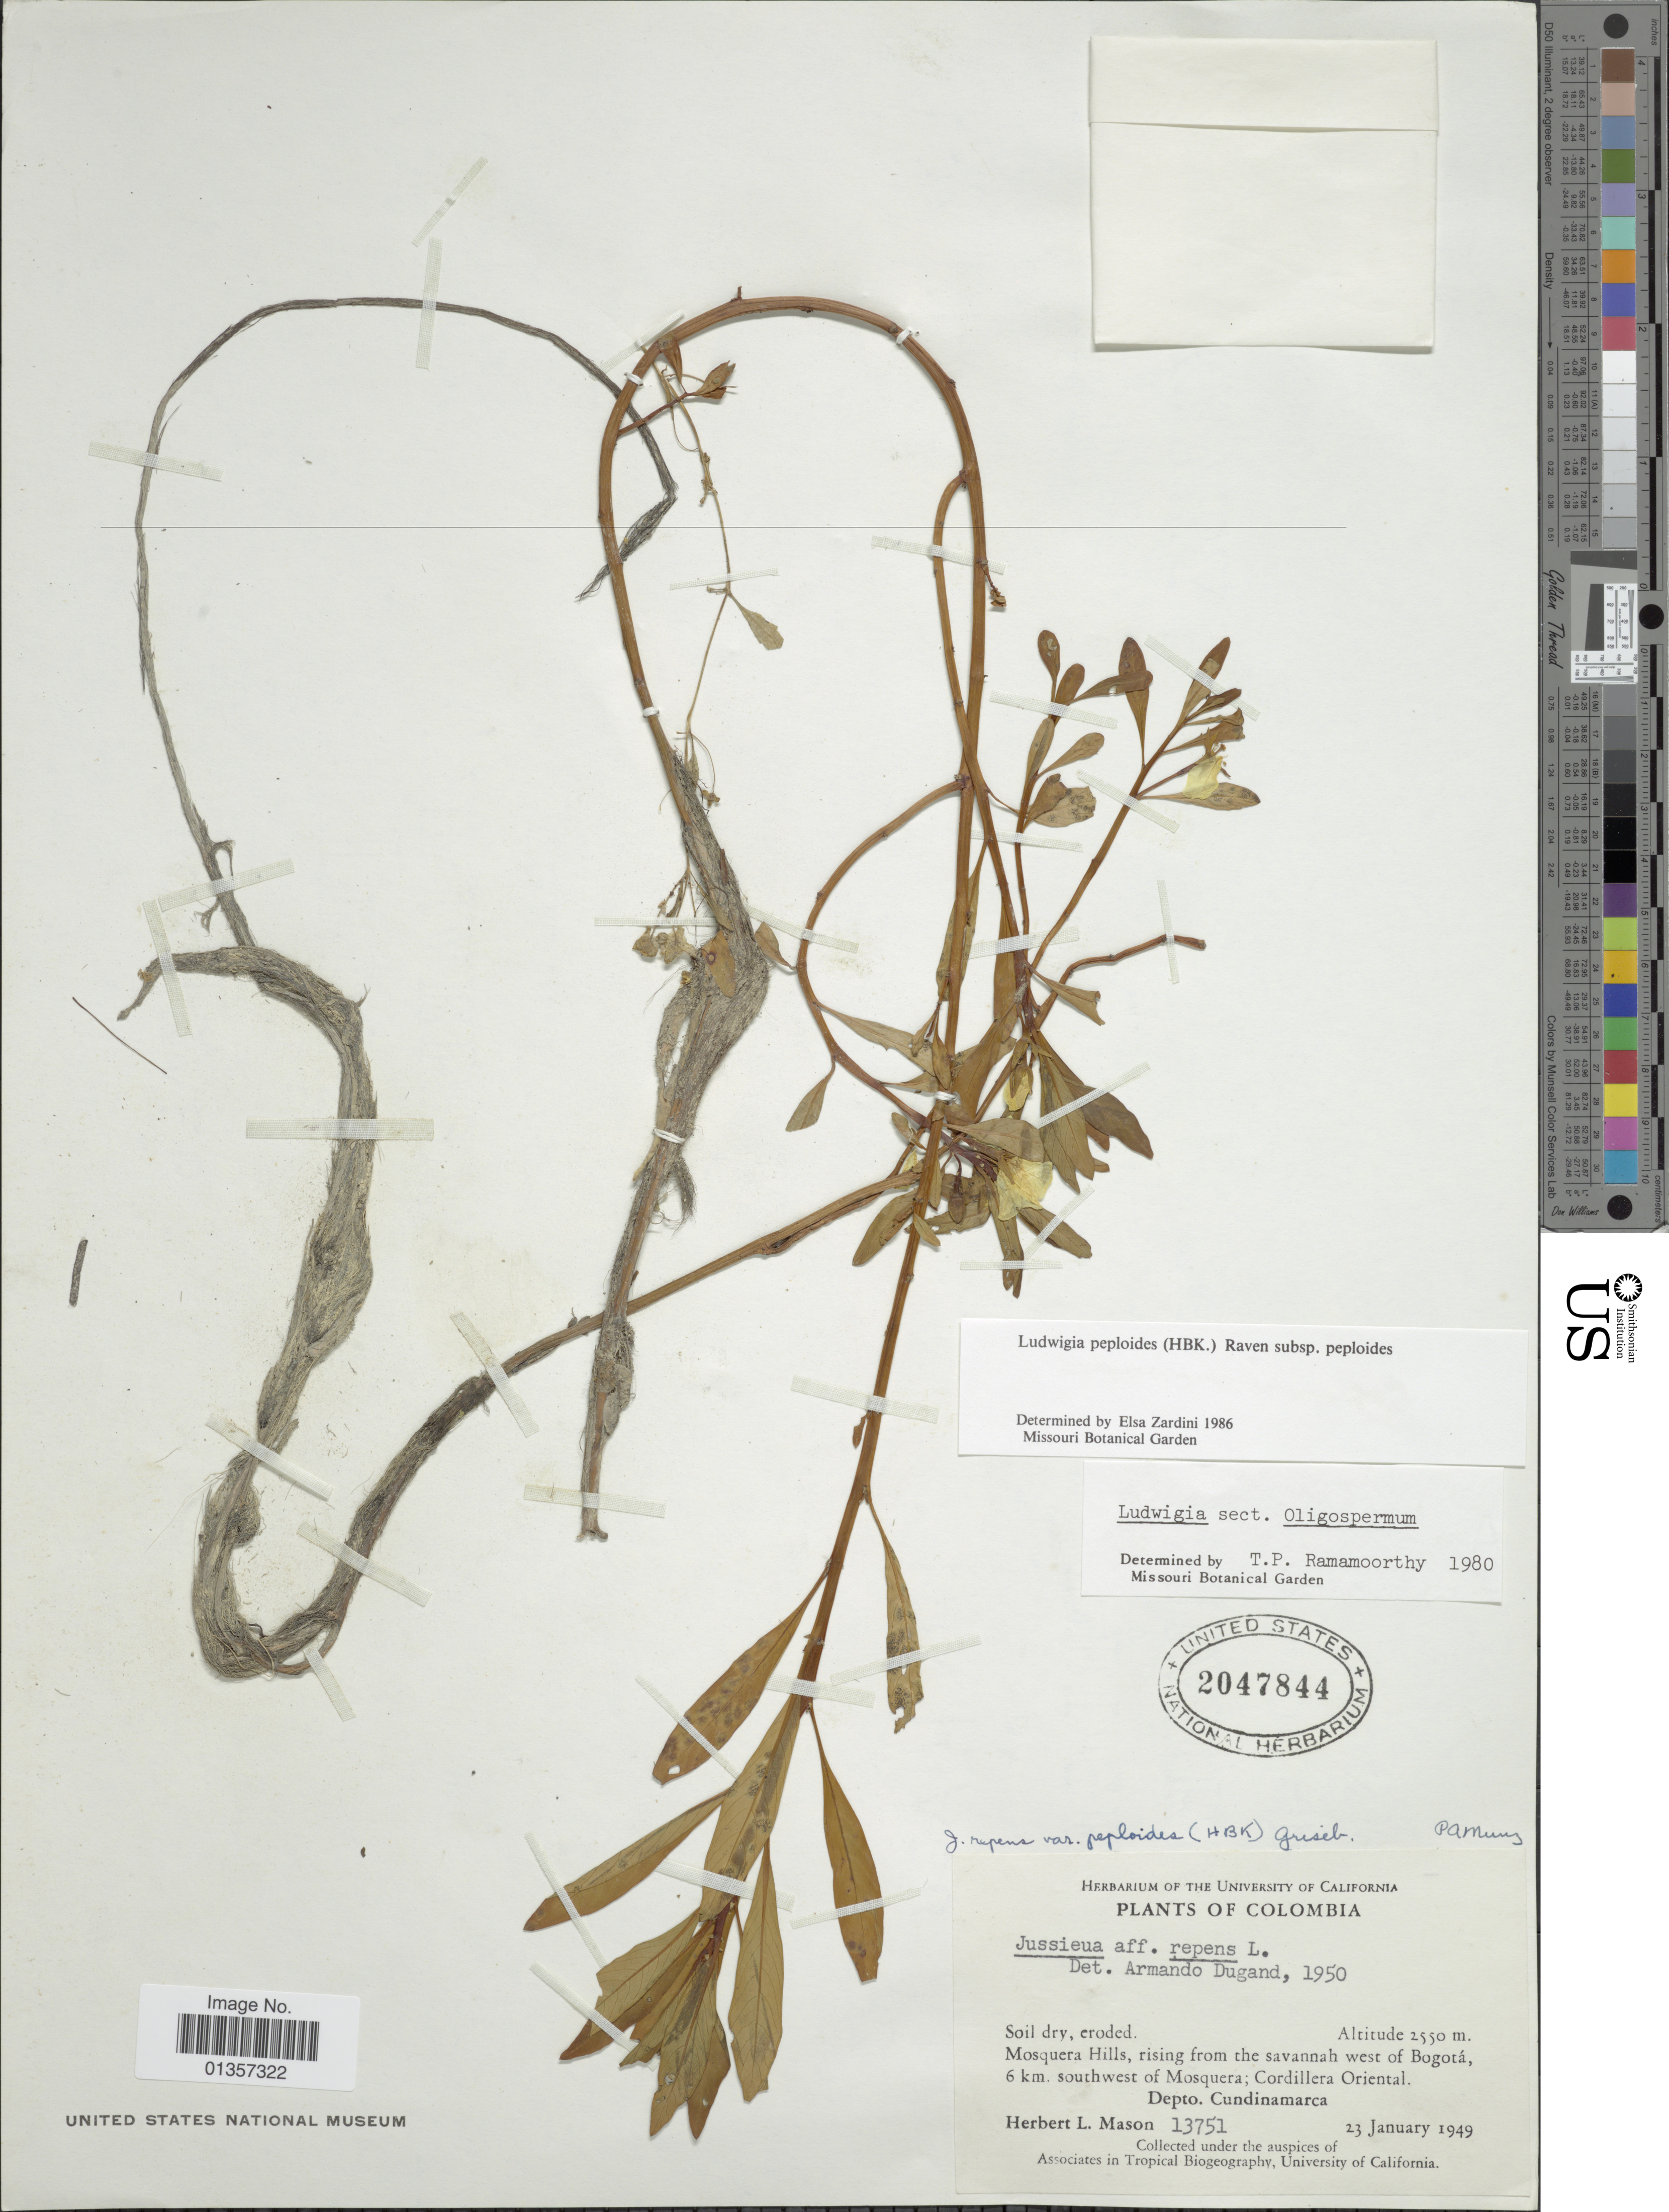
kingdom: Plantae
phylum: Tracheophyta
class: Magnoliopsida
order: Myrtales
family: Onagraceae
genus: Ludwigia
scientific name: Ludwigia peploides subsp. peploides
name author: (Kunth) P.H. Raven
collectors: H. L. Mason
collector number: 13751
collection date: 1949-01-23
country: Colombia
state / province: Cundinamarca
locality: Mosquera Hills, rising from the savannah west of Bogotá, 6 km. southwest of Mosquera; Cordillera Oriental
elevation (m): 2550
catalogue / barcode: US 2047844